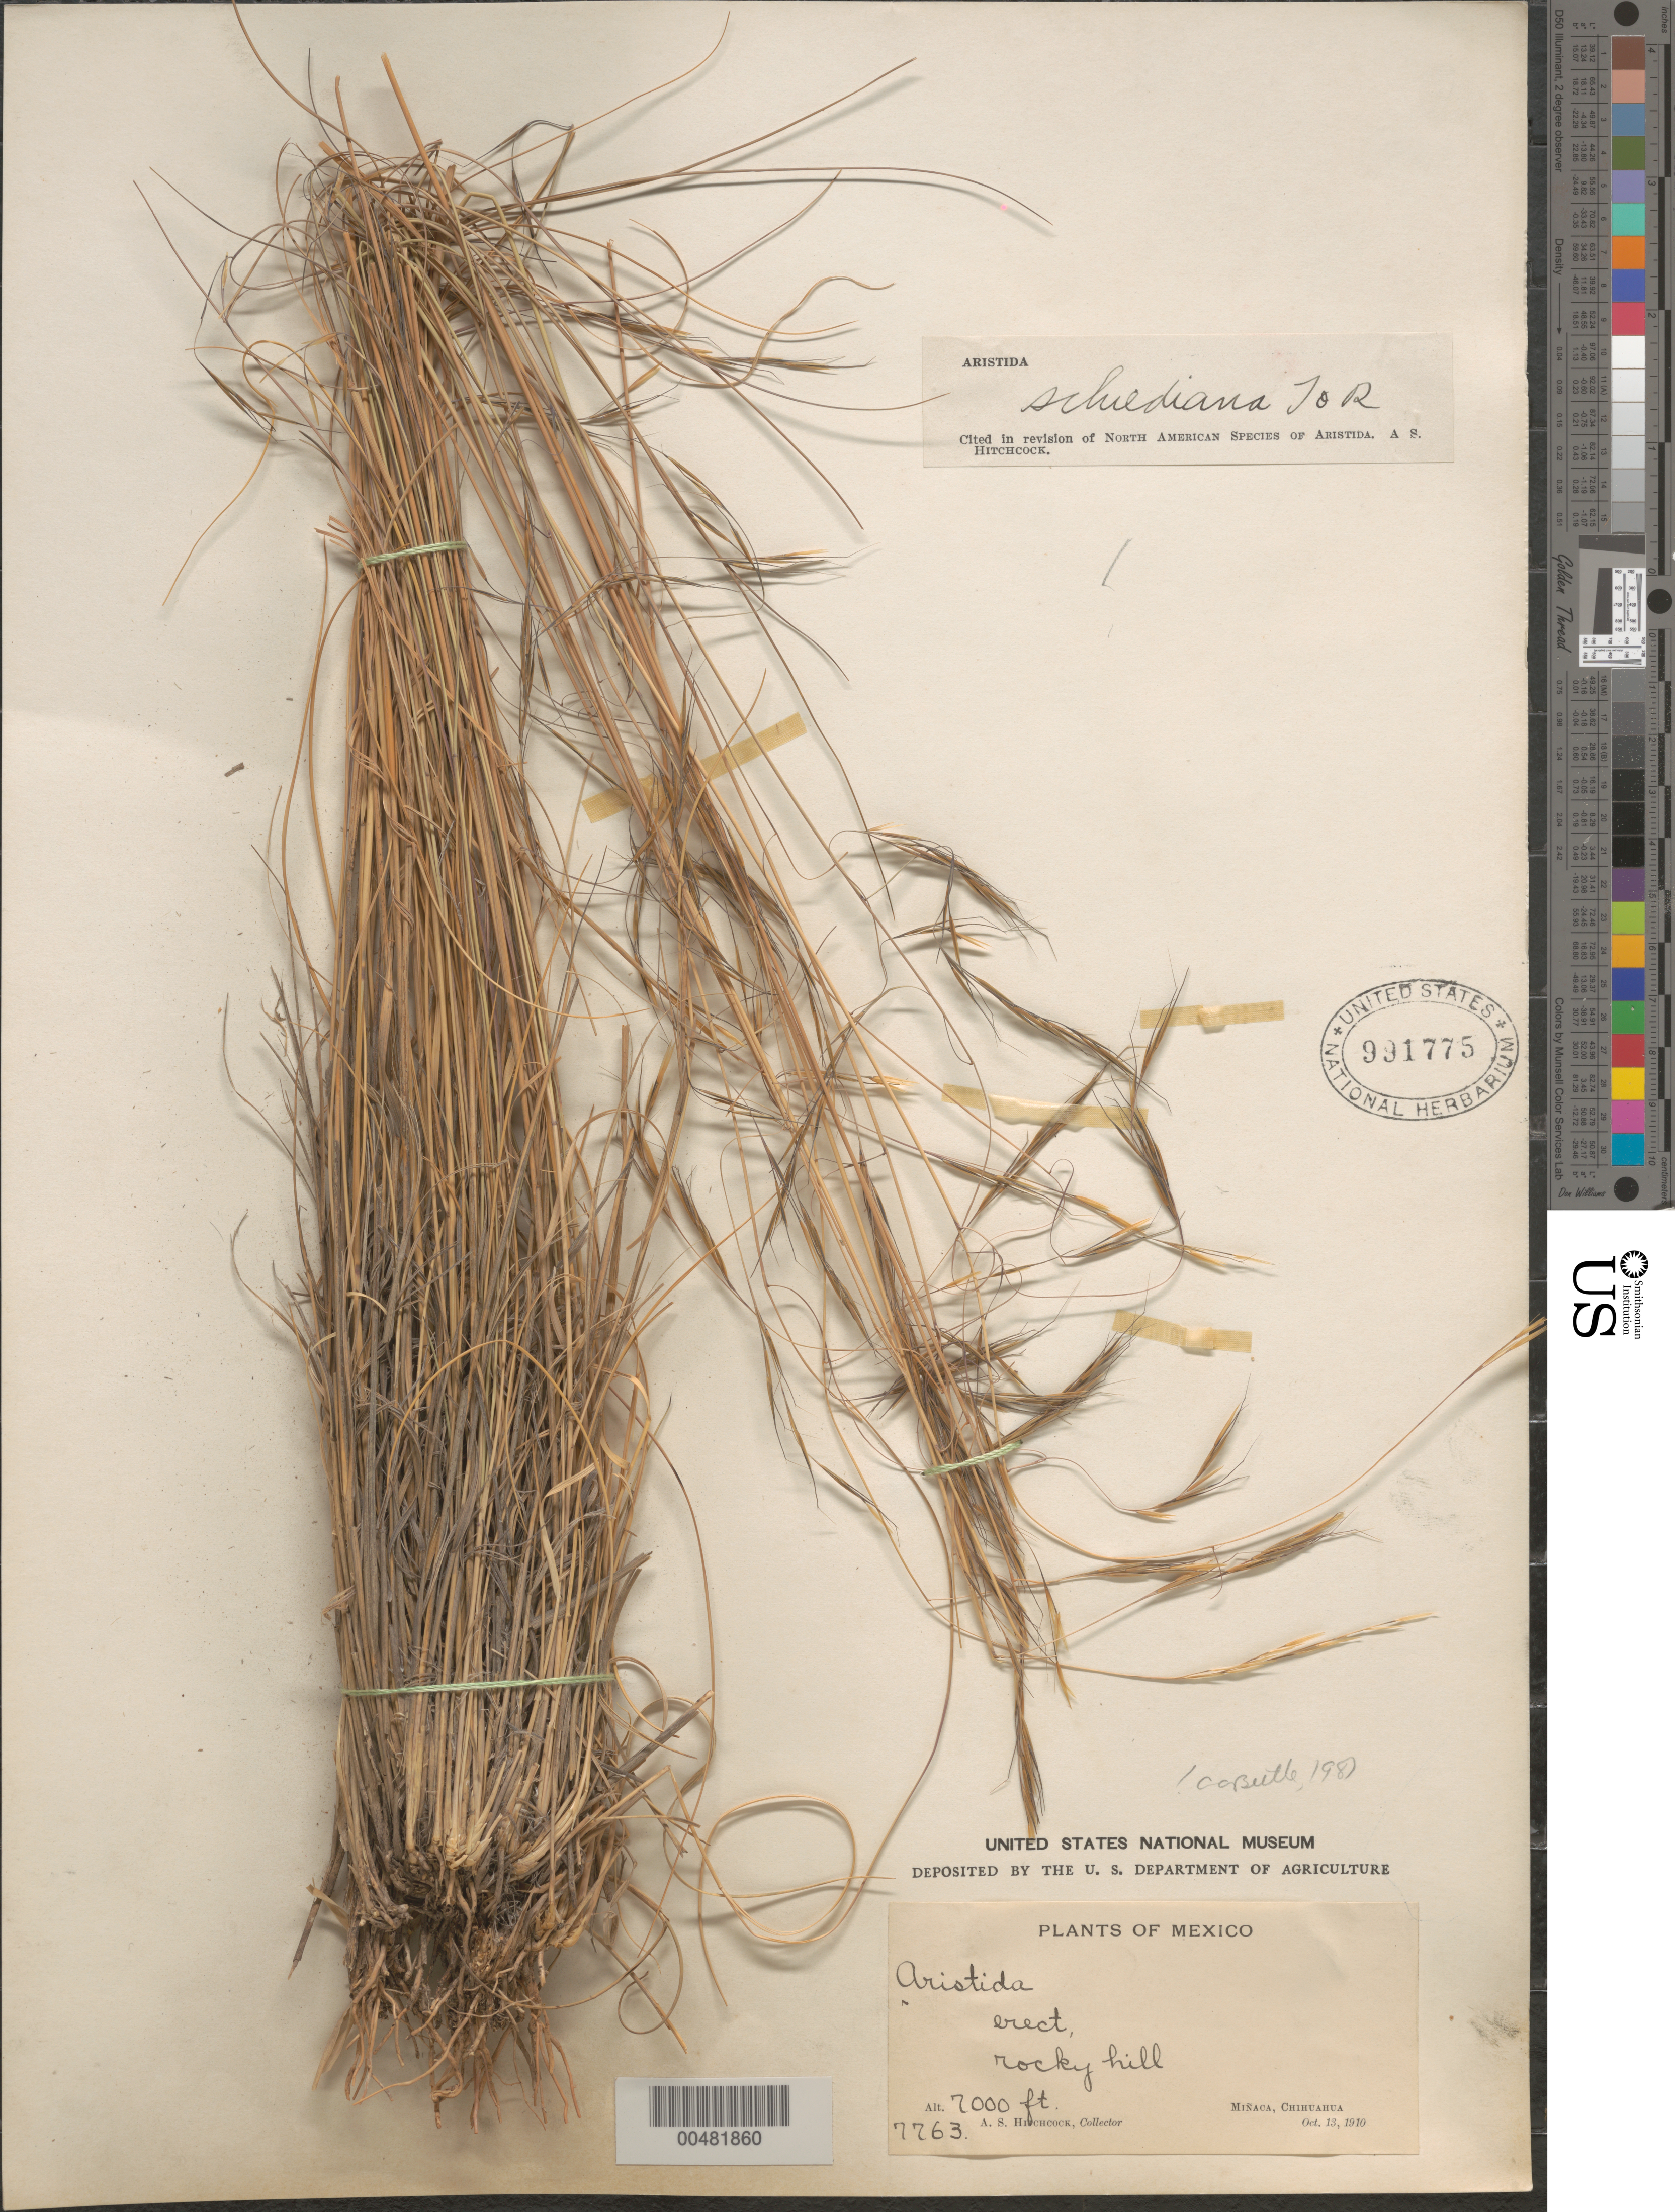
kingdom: Plantae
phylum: Tracheophyta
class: Liliopsida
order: Poales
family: Poaceae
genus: Aristida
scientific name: Aristida schiedeana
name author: Trin. & Rupr.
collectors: A. S. Hitchcock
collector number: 7763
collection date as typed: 13 Oct 1910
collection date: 1910-10-13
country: Mexico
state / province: Chihuahua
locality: Miñaca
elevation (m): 2134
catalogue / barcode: US 991775